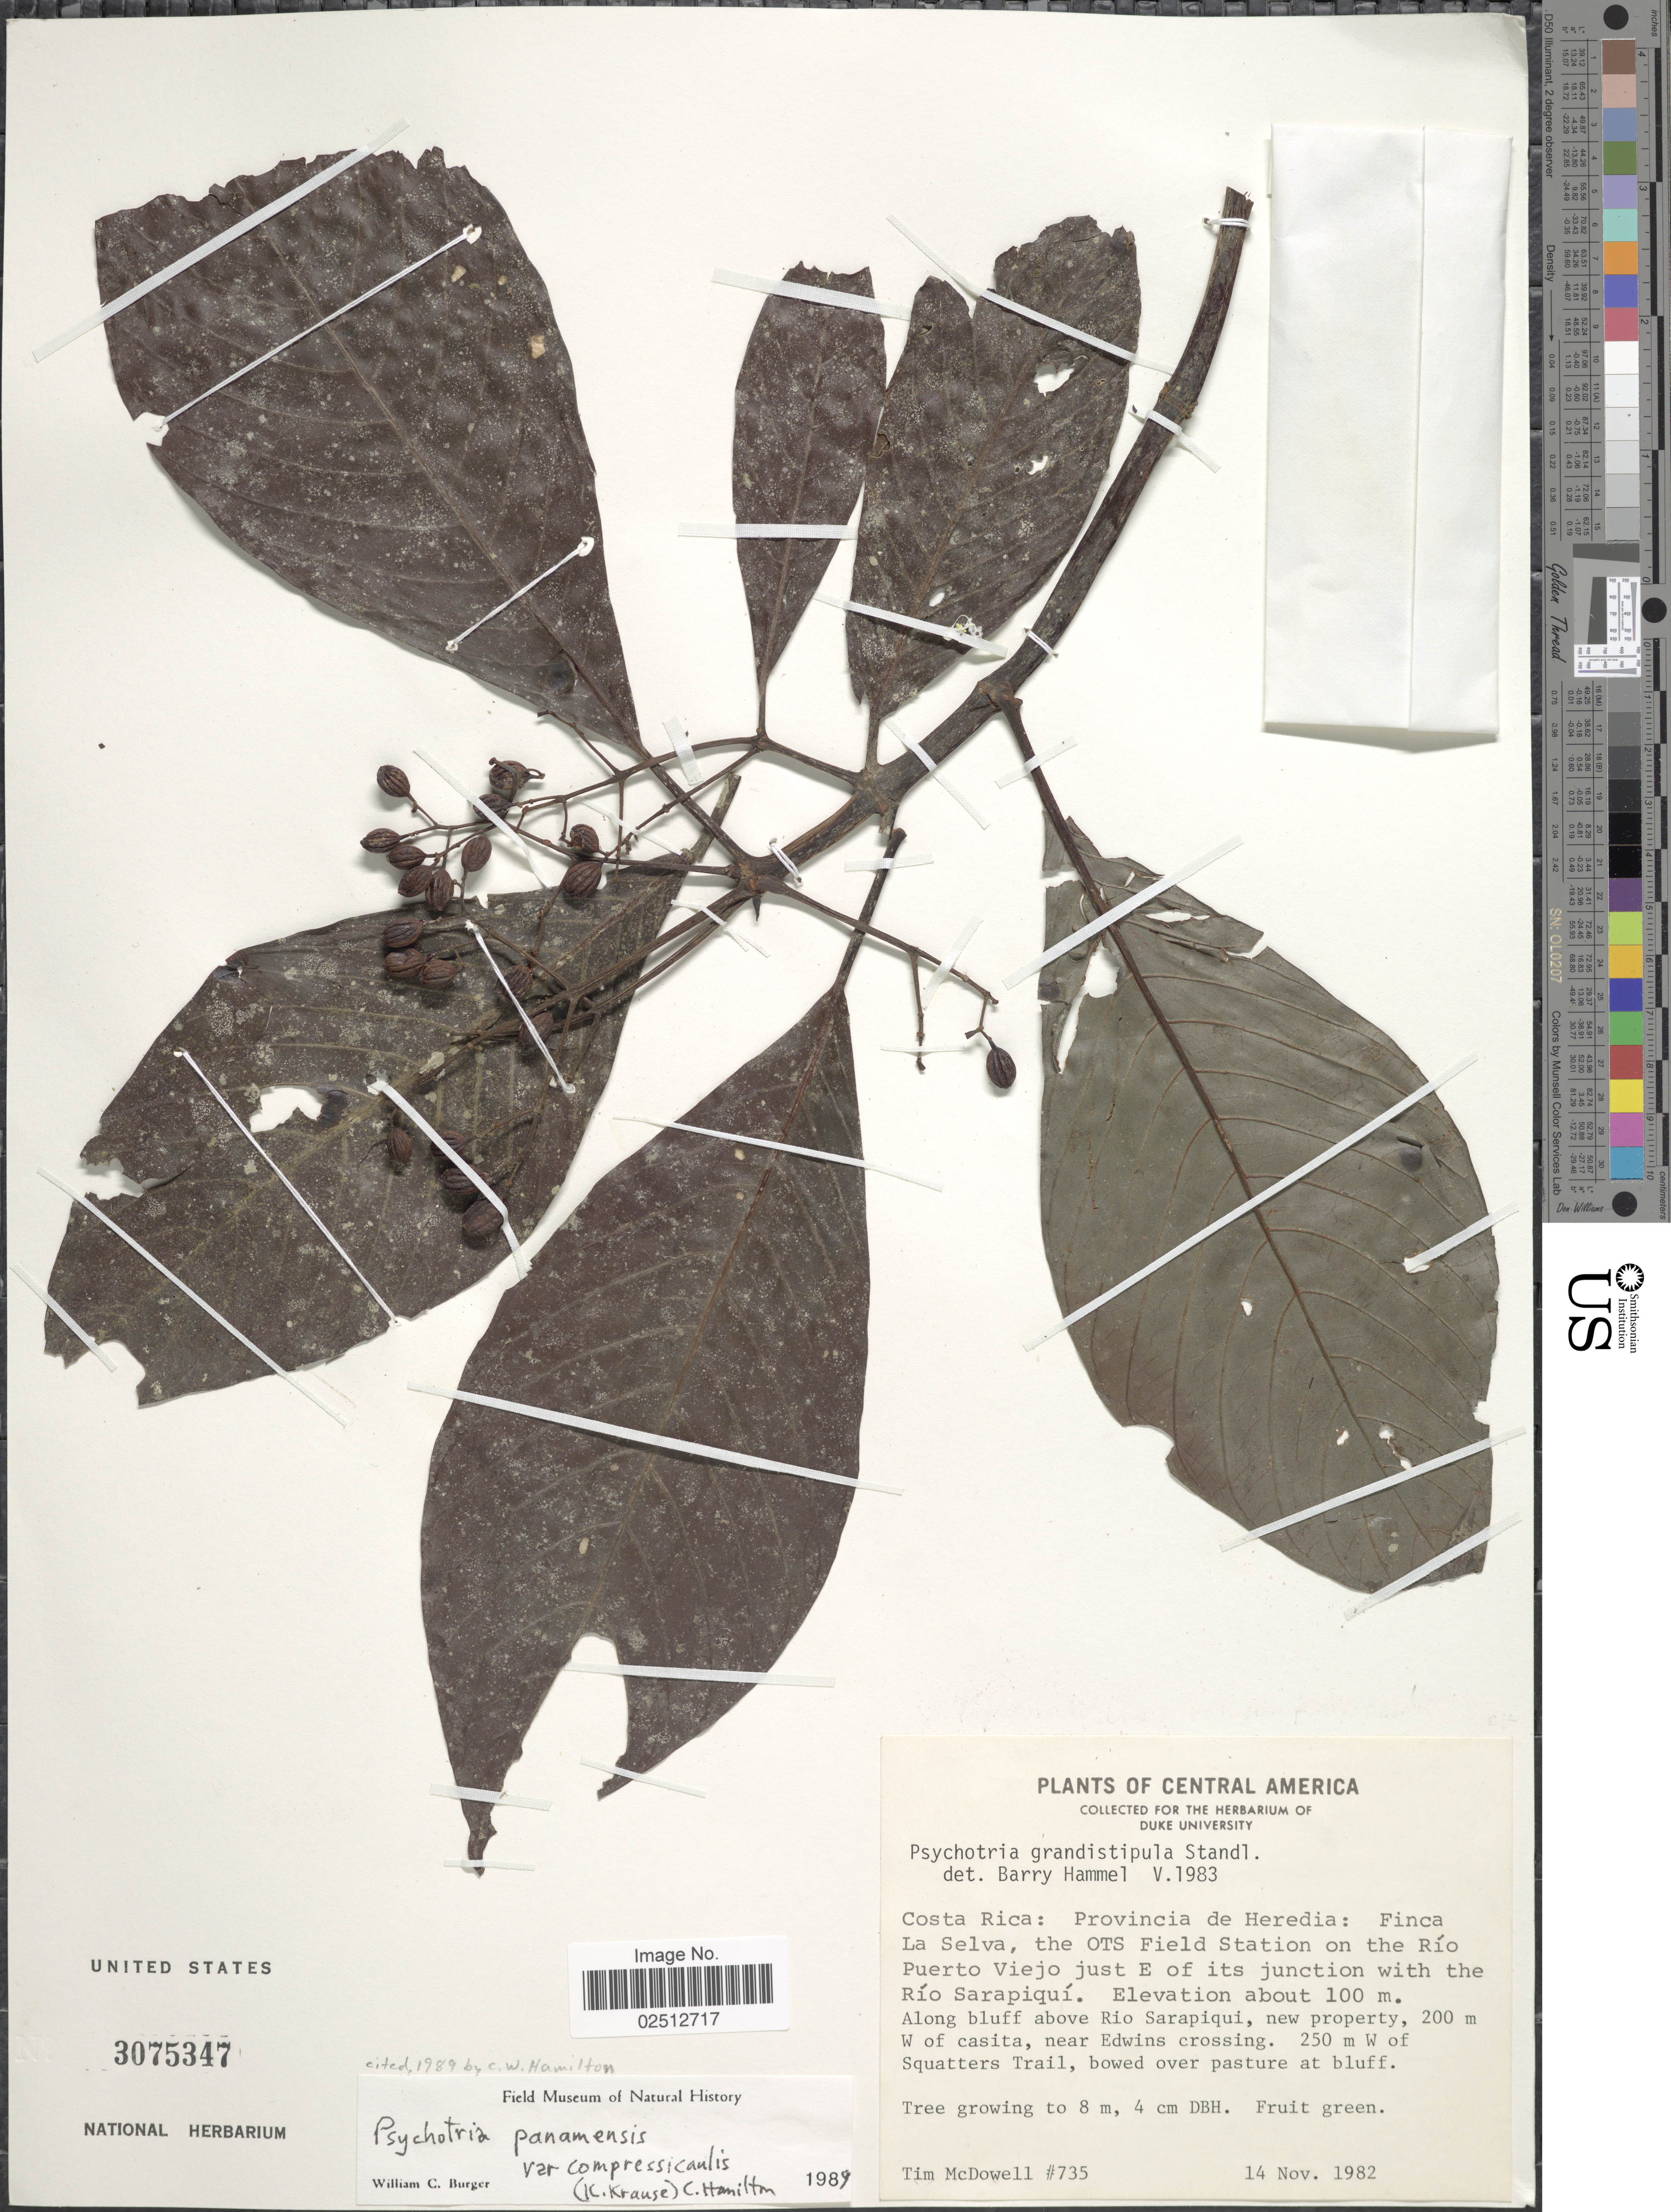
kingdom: Plantae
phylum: Tracheophyta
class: Magnoliopsida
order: Gentianales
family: Rubiaceae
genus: Psychotria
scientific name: Psychotria panamensis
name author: Standl.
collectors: T. McDowell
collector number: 735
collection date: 1982-11-14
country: Costa Rica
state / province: Heredia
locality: Finca La Selva, the OTS Field Station on the Rio Puerto Viejo just E of its junction with the Rio Sarapiqui, Along bluff above Rio Sarapiqui, new property, W of casita, near Edwins crossing, Squatters Trail, bowed pasture at bluff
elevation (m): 100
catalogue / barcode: US 3075347